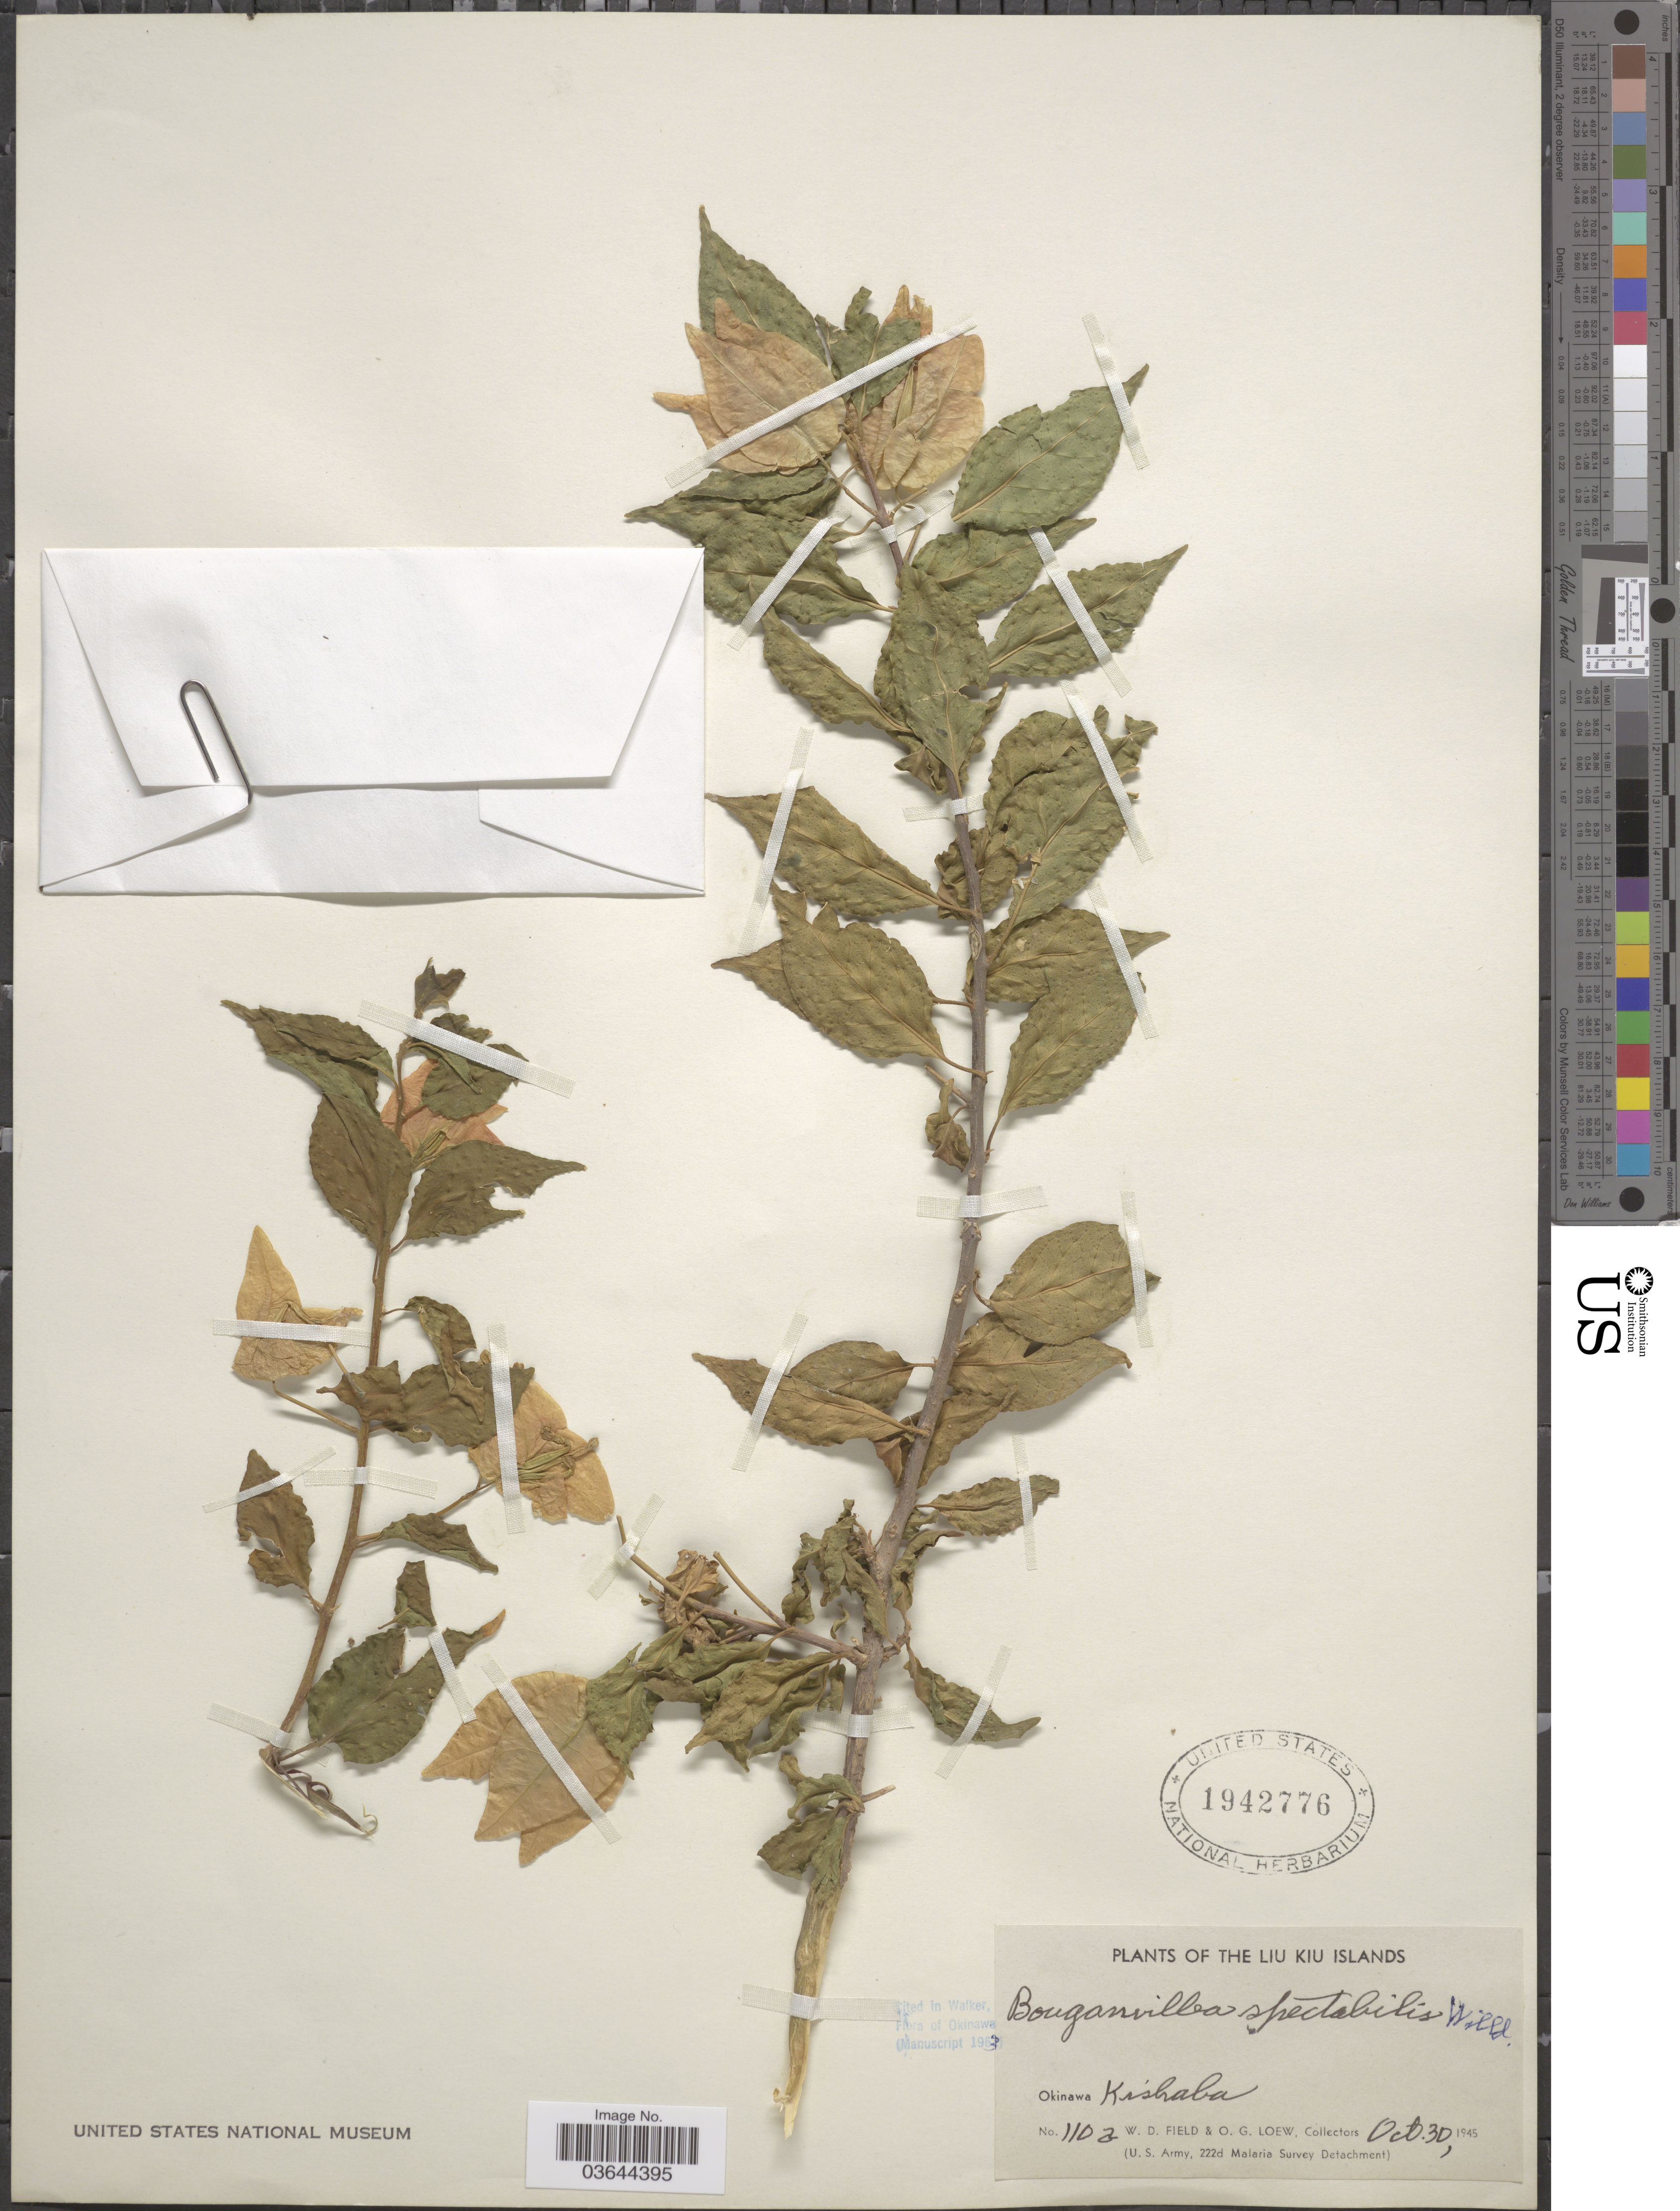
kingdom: Plantae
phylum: Tracheophyta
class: Magnoliopsida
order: Caryophyllales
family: Nyctaginaceae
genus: Bougainvillea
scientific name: Bougainvillea spectabilis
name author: Willd.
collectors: W. D. Field & O. G. Loew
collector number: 1102*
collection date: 1945-10-30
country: Japan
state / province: Okinawa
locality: The Liu Kiu Islands. Kishaba.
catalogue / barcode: US 1942776